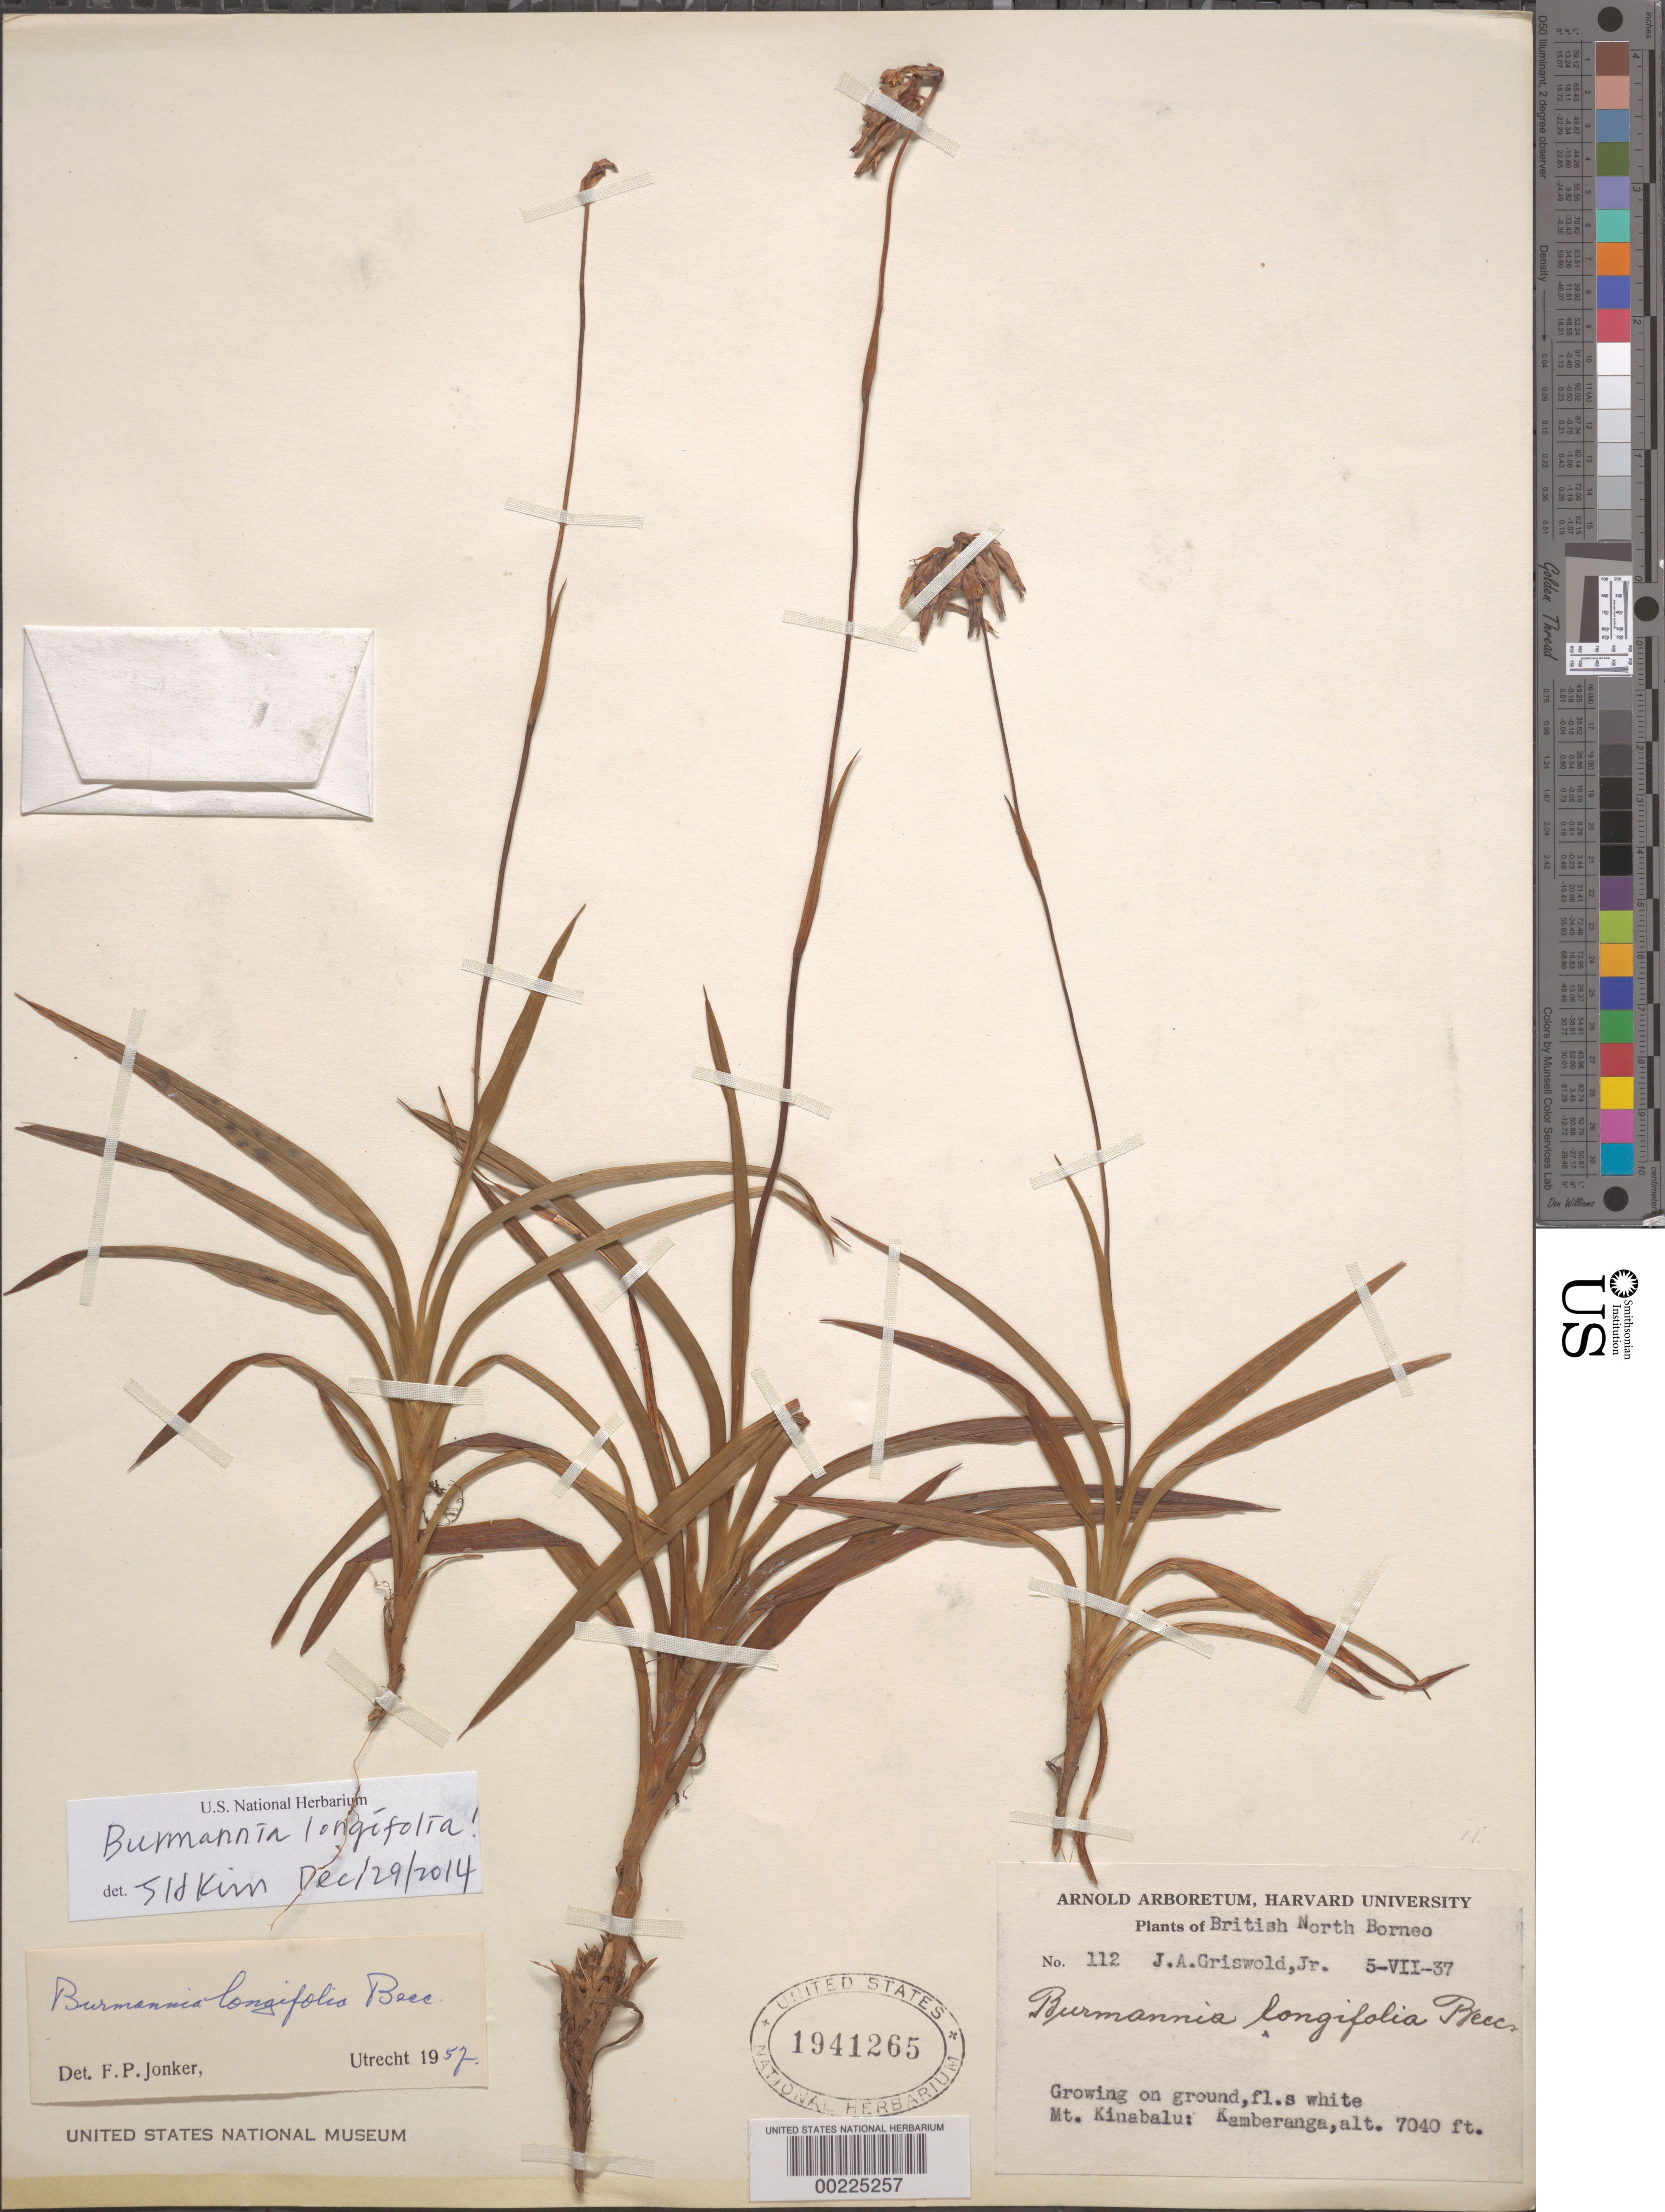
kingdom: Plantae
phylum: Tracheophyta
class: Liliopsida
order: Dioscoreales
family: Burmanniaceae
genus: Burmannia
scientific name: Burmannia longifolia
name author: Becc.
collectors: J. Griswold Jr.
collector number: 112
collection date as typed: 05 Jul 1937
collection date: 1937-07-05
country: Malaysia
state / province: Sabah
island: Borneo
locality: Mt. kinabalu: kamberanga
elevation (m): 2146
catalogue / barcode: US 1941265